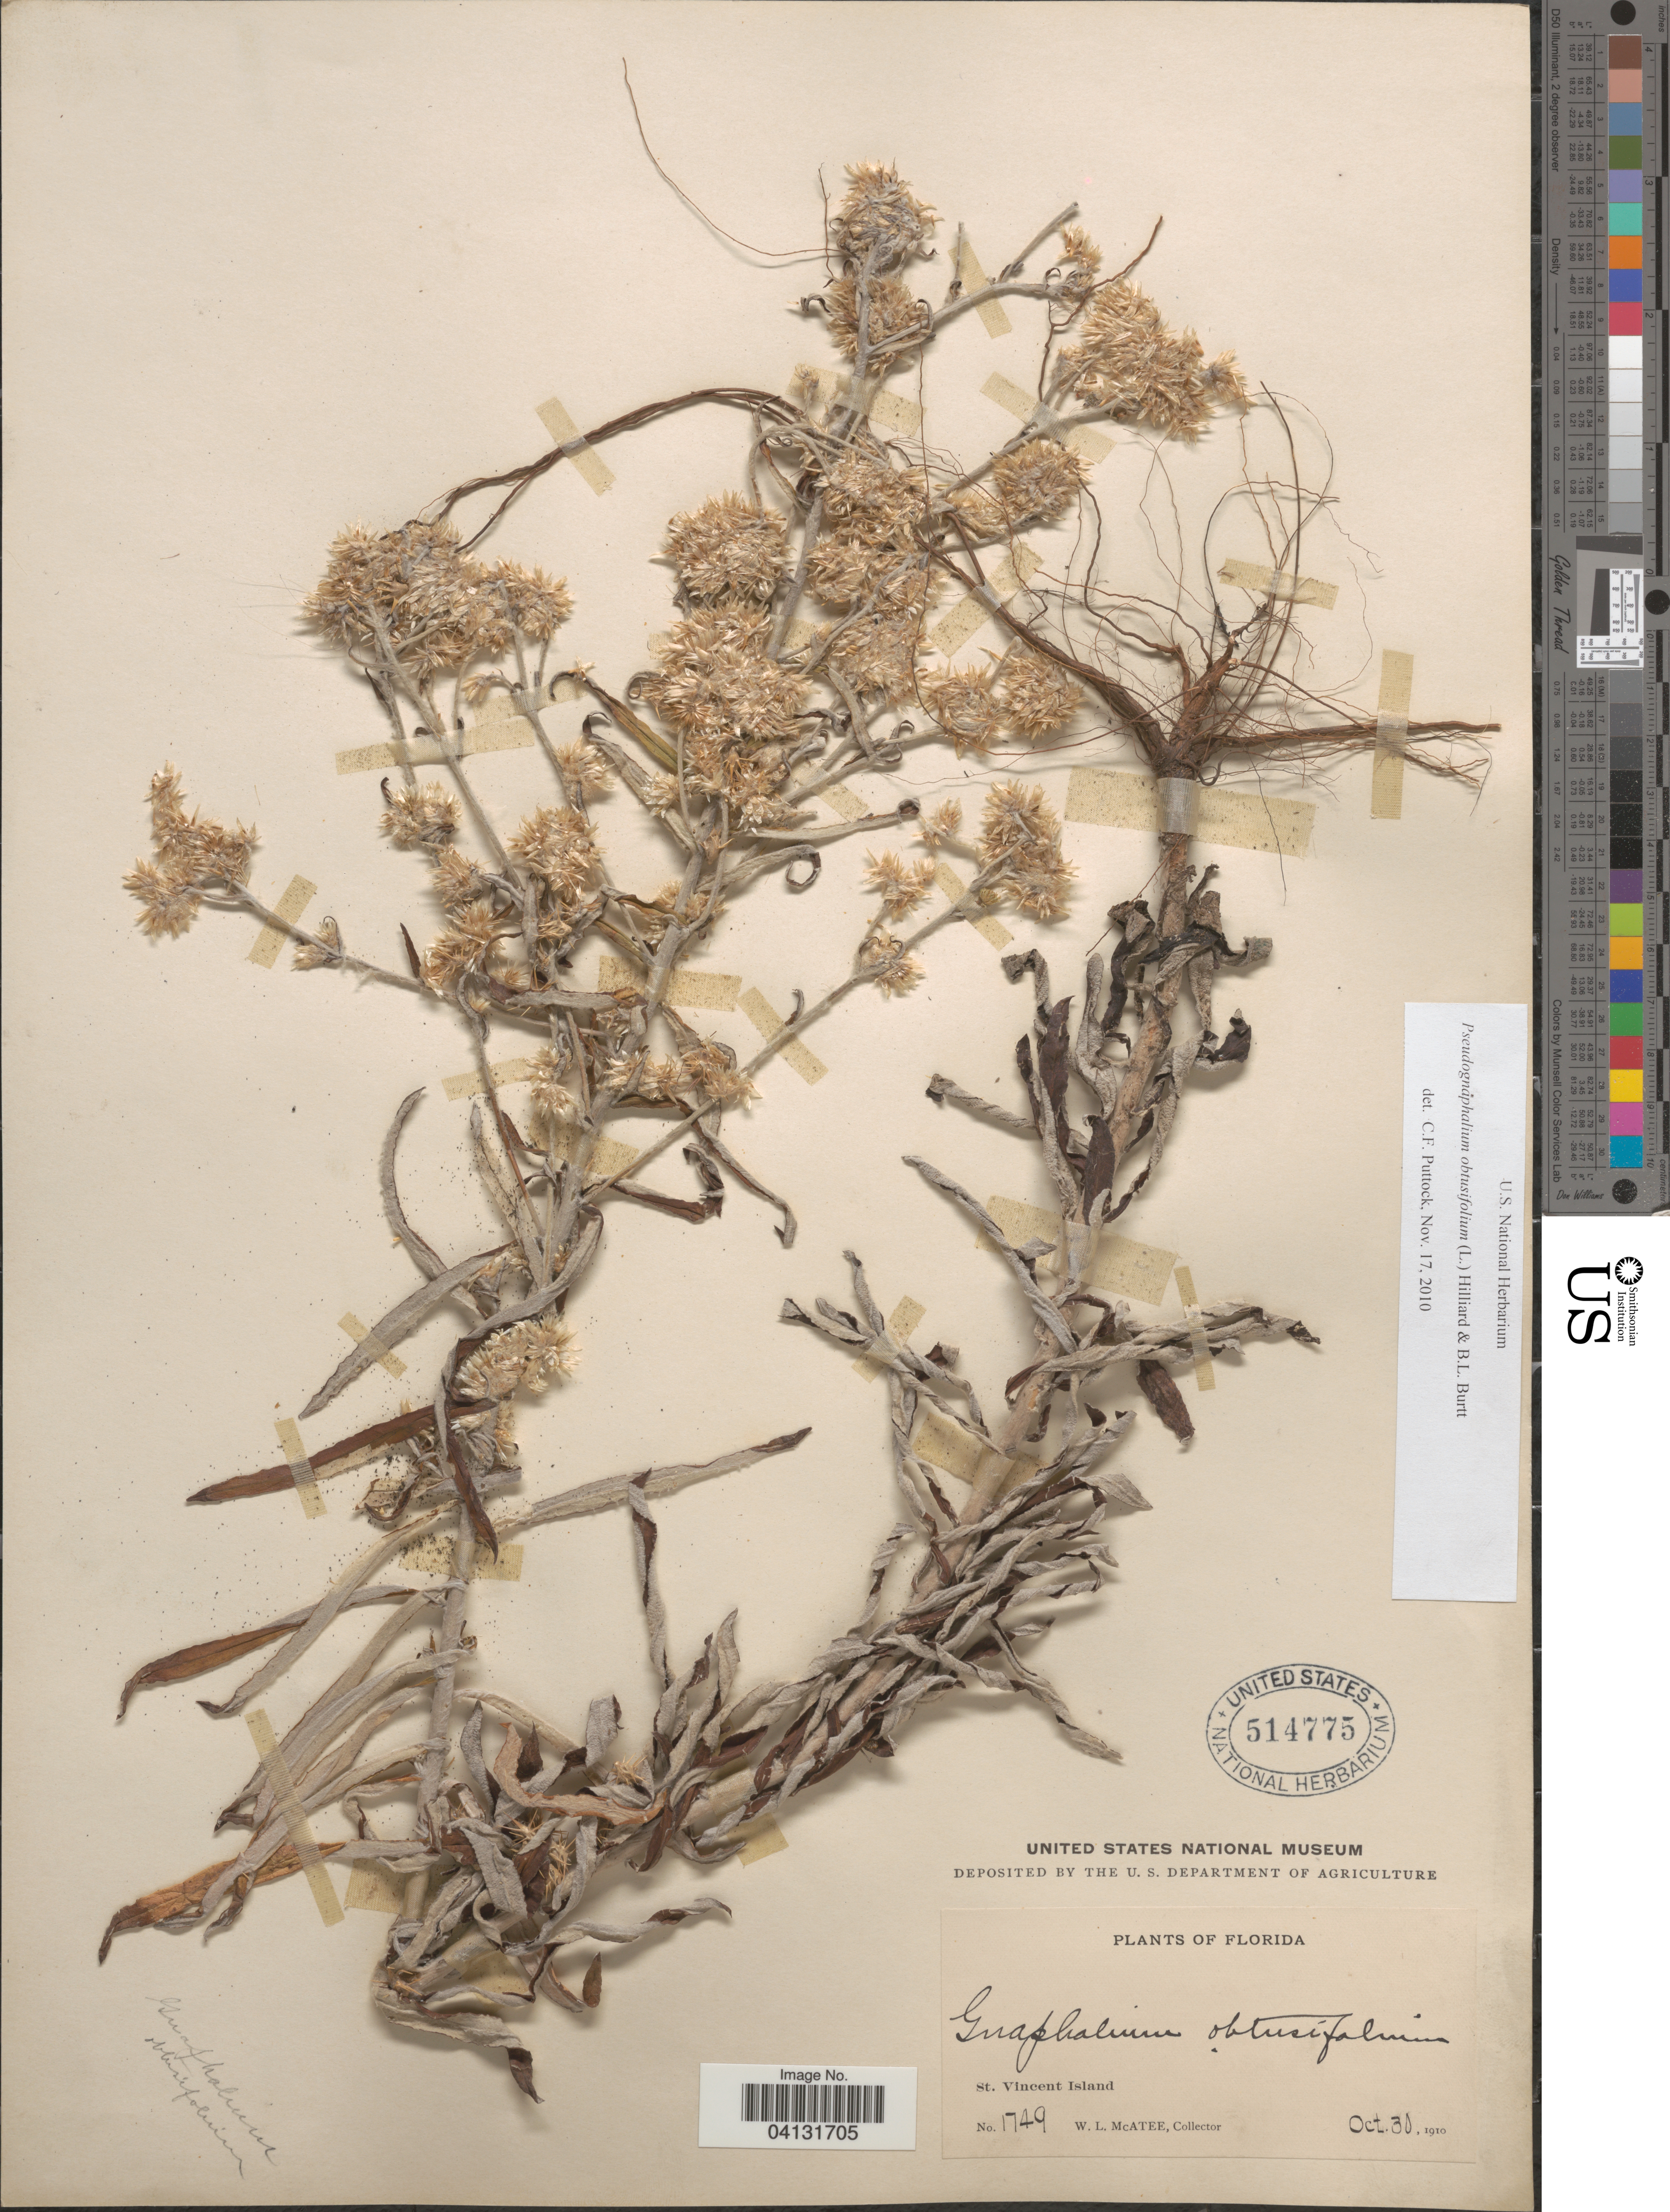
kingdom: Plantae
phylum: Tracheophyta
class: Magnoliopsida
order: Asterales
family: Asteraceae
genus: Pseudognaphalium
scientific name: Pseudognaphalium obtusifolium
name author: (L.) Hilliard & B.L. Burtt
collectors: W. McAtee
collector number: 1749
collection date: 1910-10-30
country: United States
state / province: Florida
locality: St. Vincent Island.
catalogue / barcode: US 514775